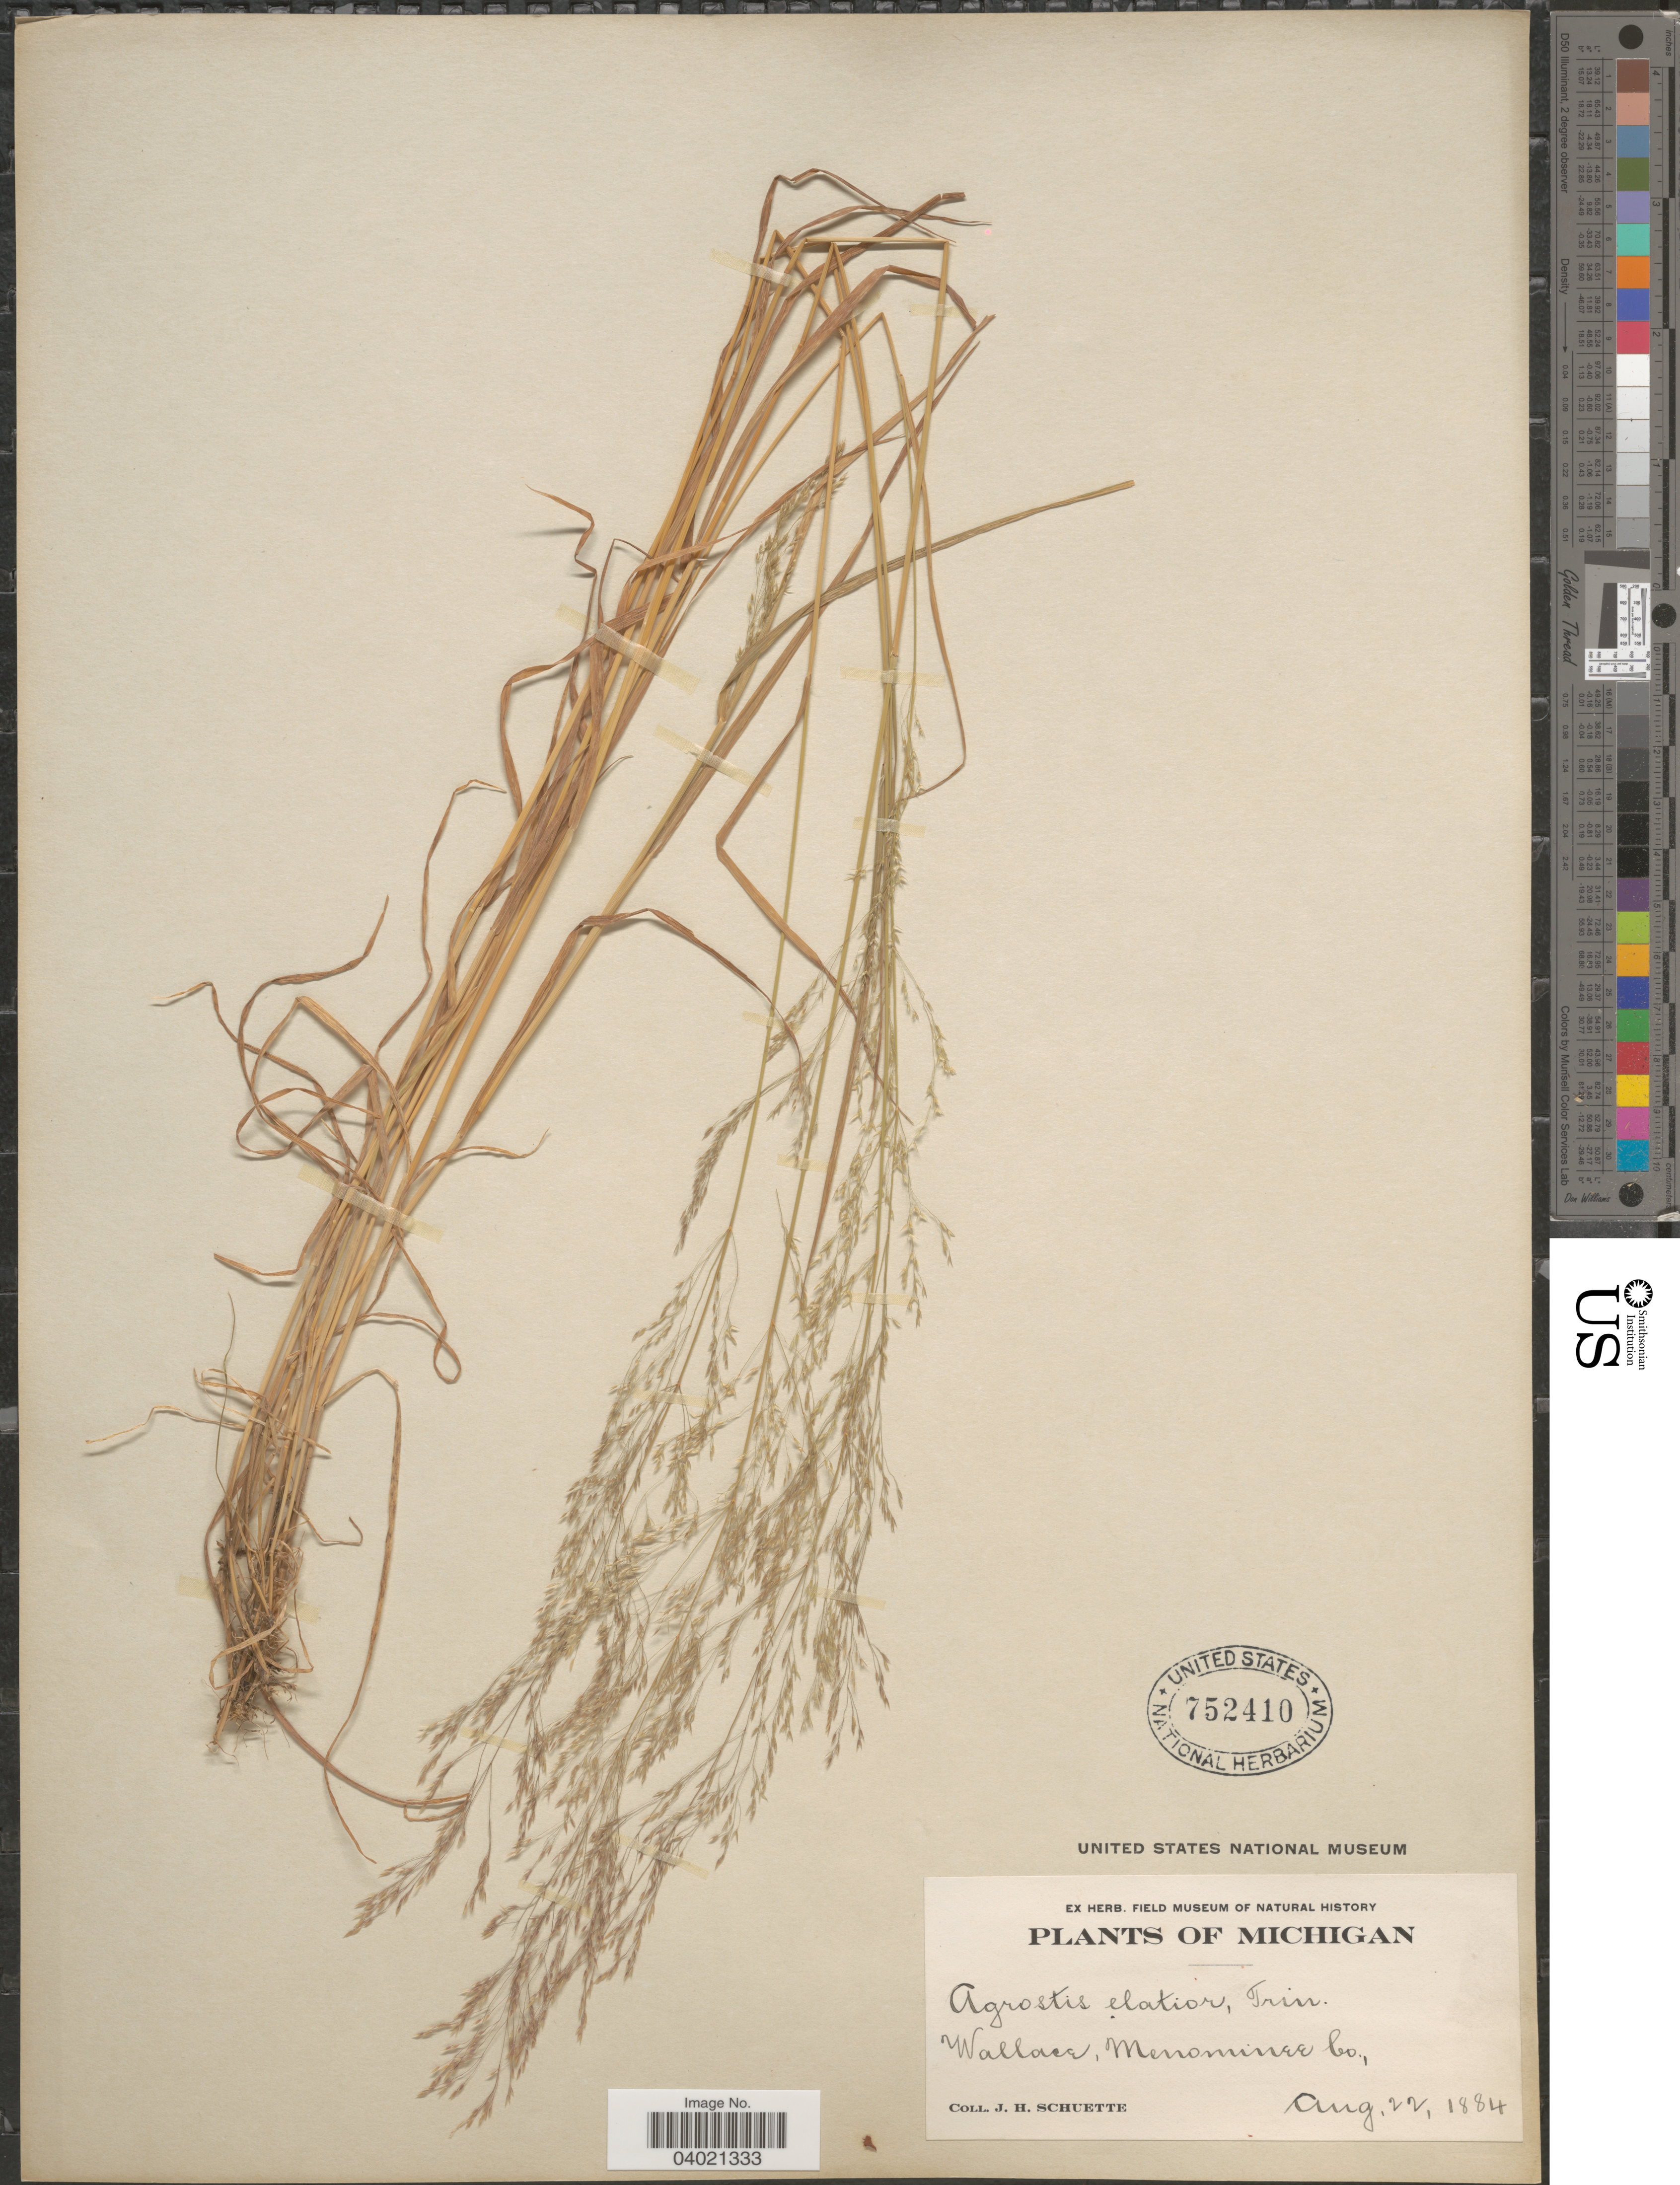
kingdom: Plantae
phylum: Tracheophyta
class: Liliopsida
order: Poales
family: Poaceae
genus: Agrostis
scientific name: Agrostis perennans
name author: (Walter) Tuck.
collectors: J. H. Schuette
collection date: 1884-08-22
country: United States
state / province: Michigan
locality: Wallace, Menominee Co.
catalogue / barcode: US 752410